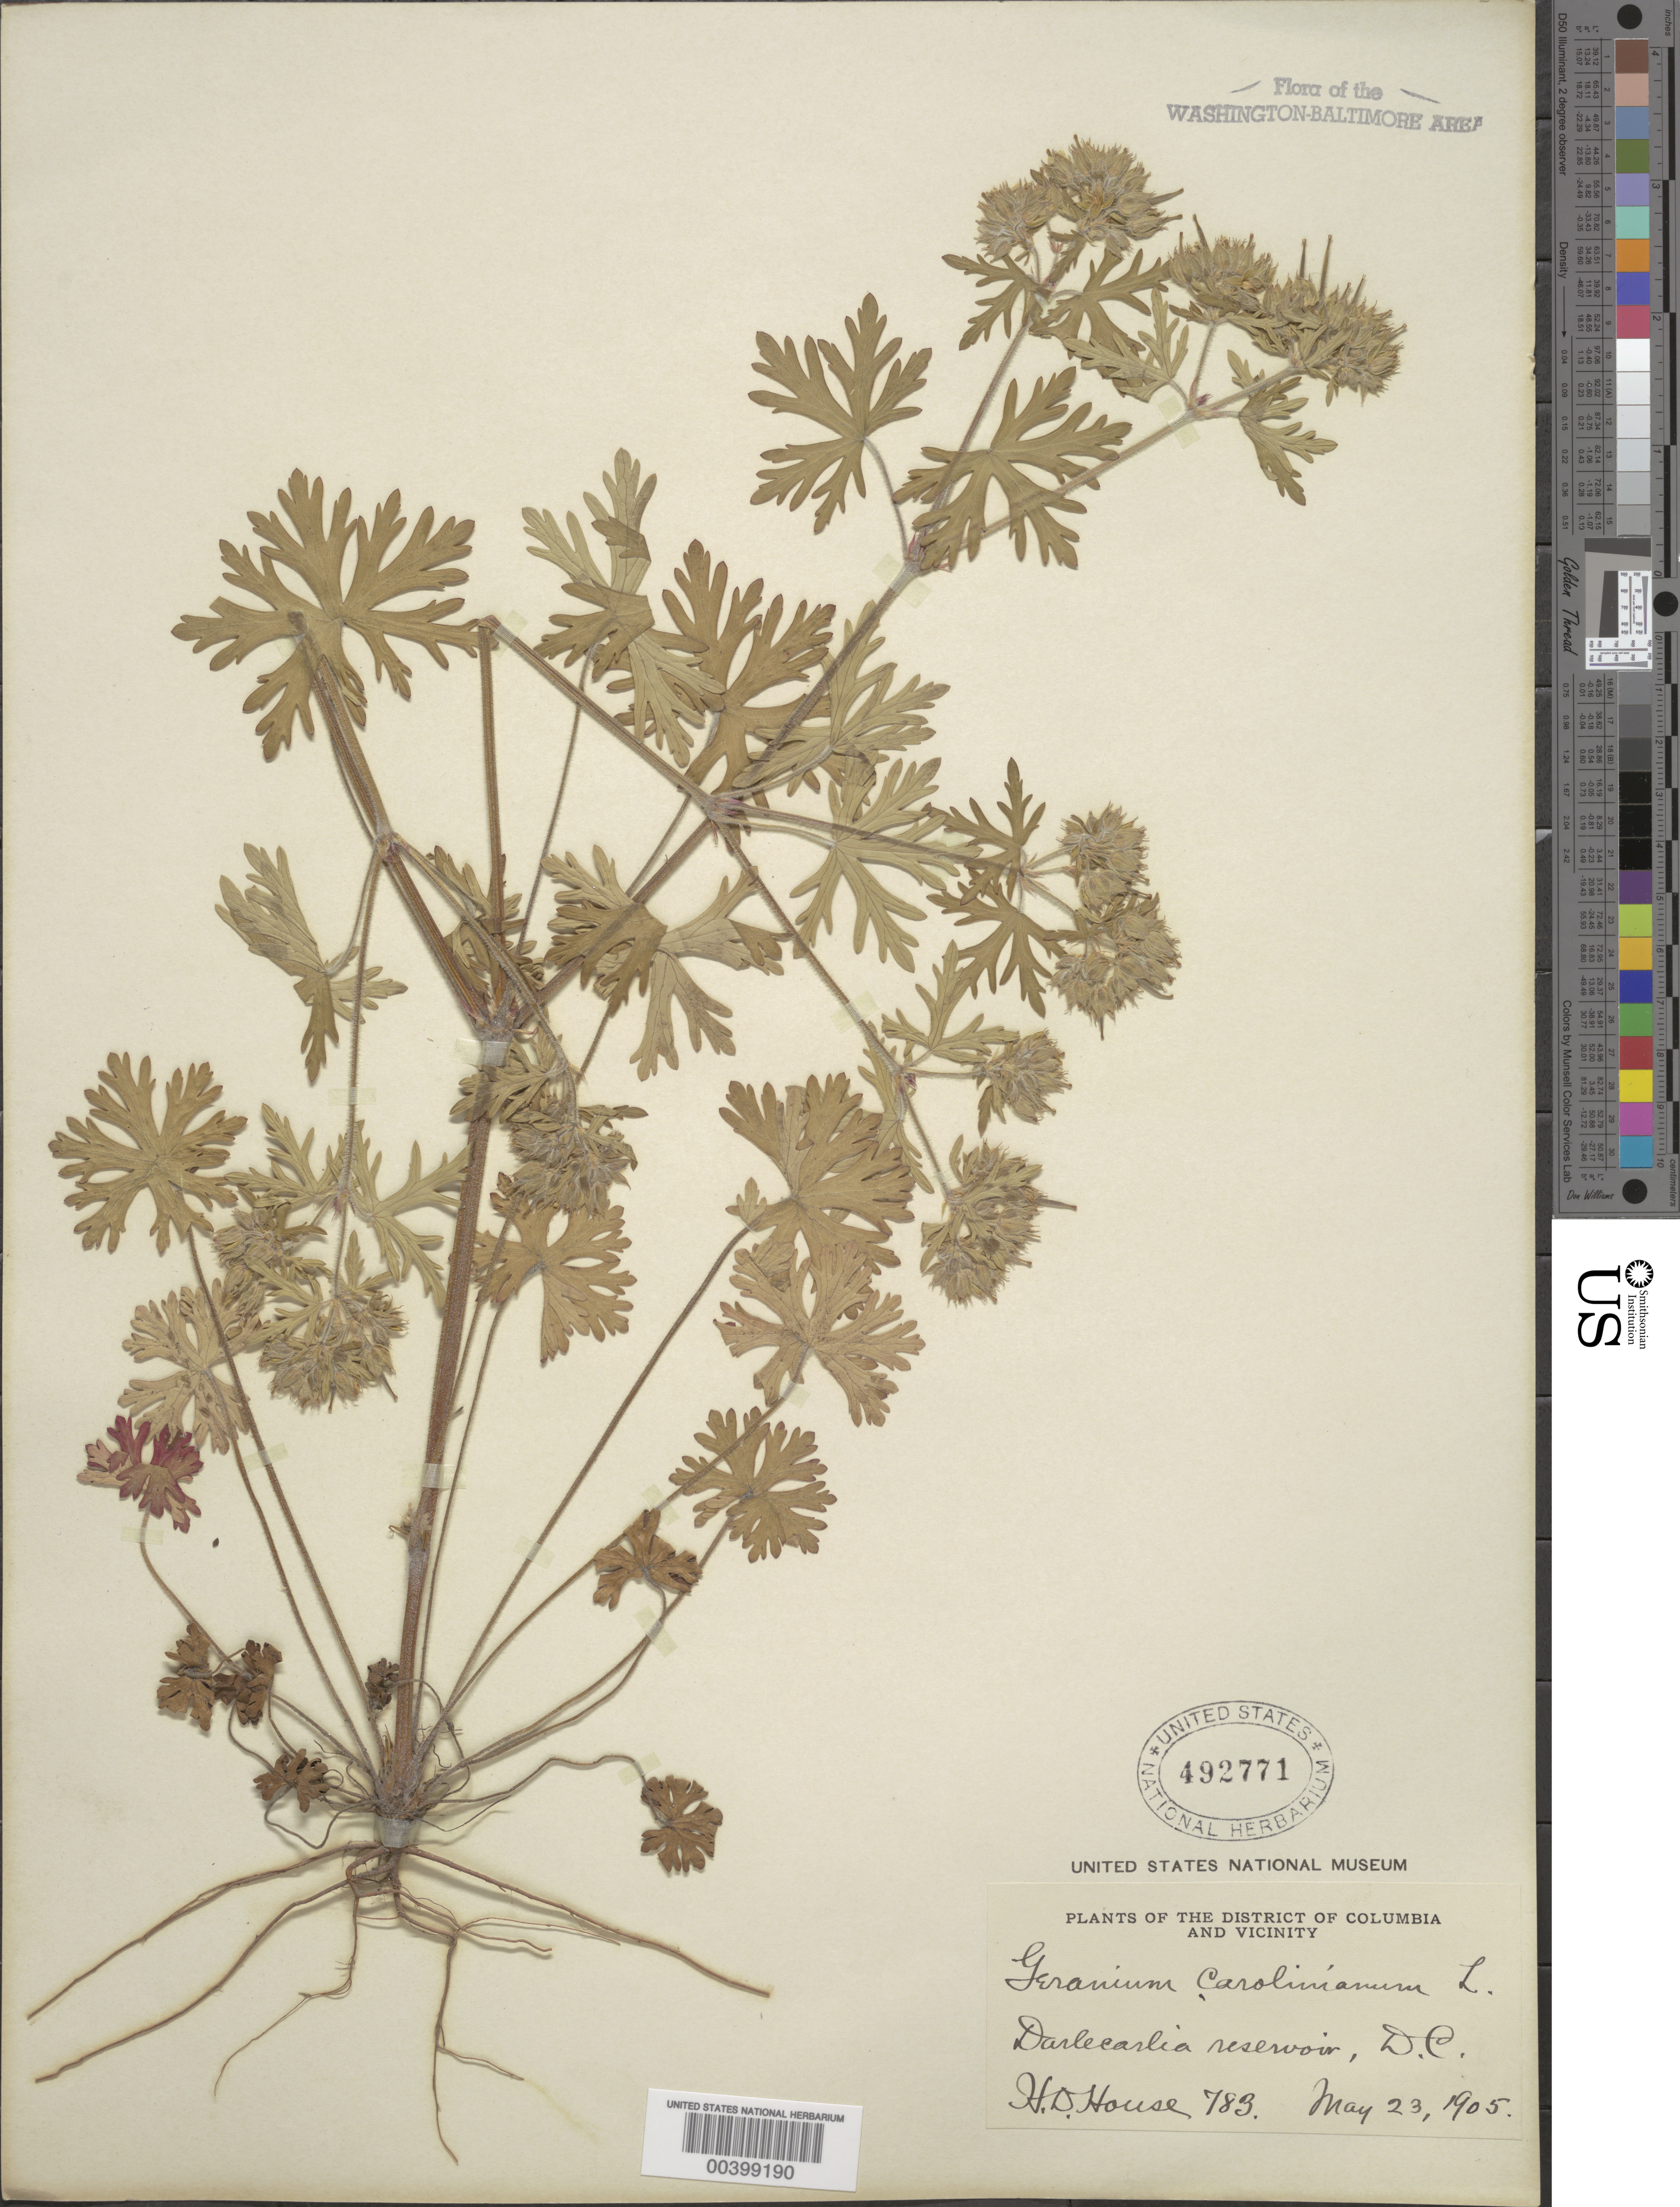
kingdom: Plantae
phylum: Tracheophyta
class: Magnoliopsida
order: Geraniales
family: Geraniaceae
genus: Geranium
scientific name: Geranium carolinianum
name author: L.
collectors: H. D. House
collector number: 783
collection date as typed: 23 May 1905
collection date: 1905-05-23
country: United States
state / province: District of Columbia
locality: Dalecarlia Reservoir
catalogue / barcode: US 492771